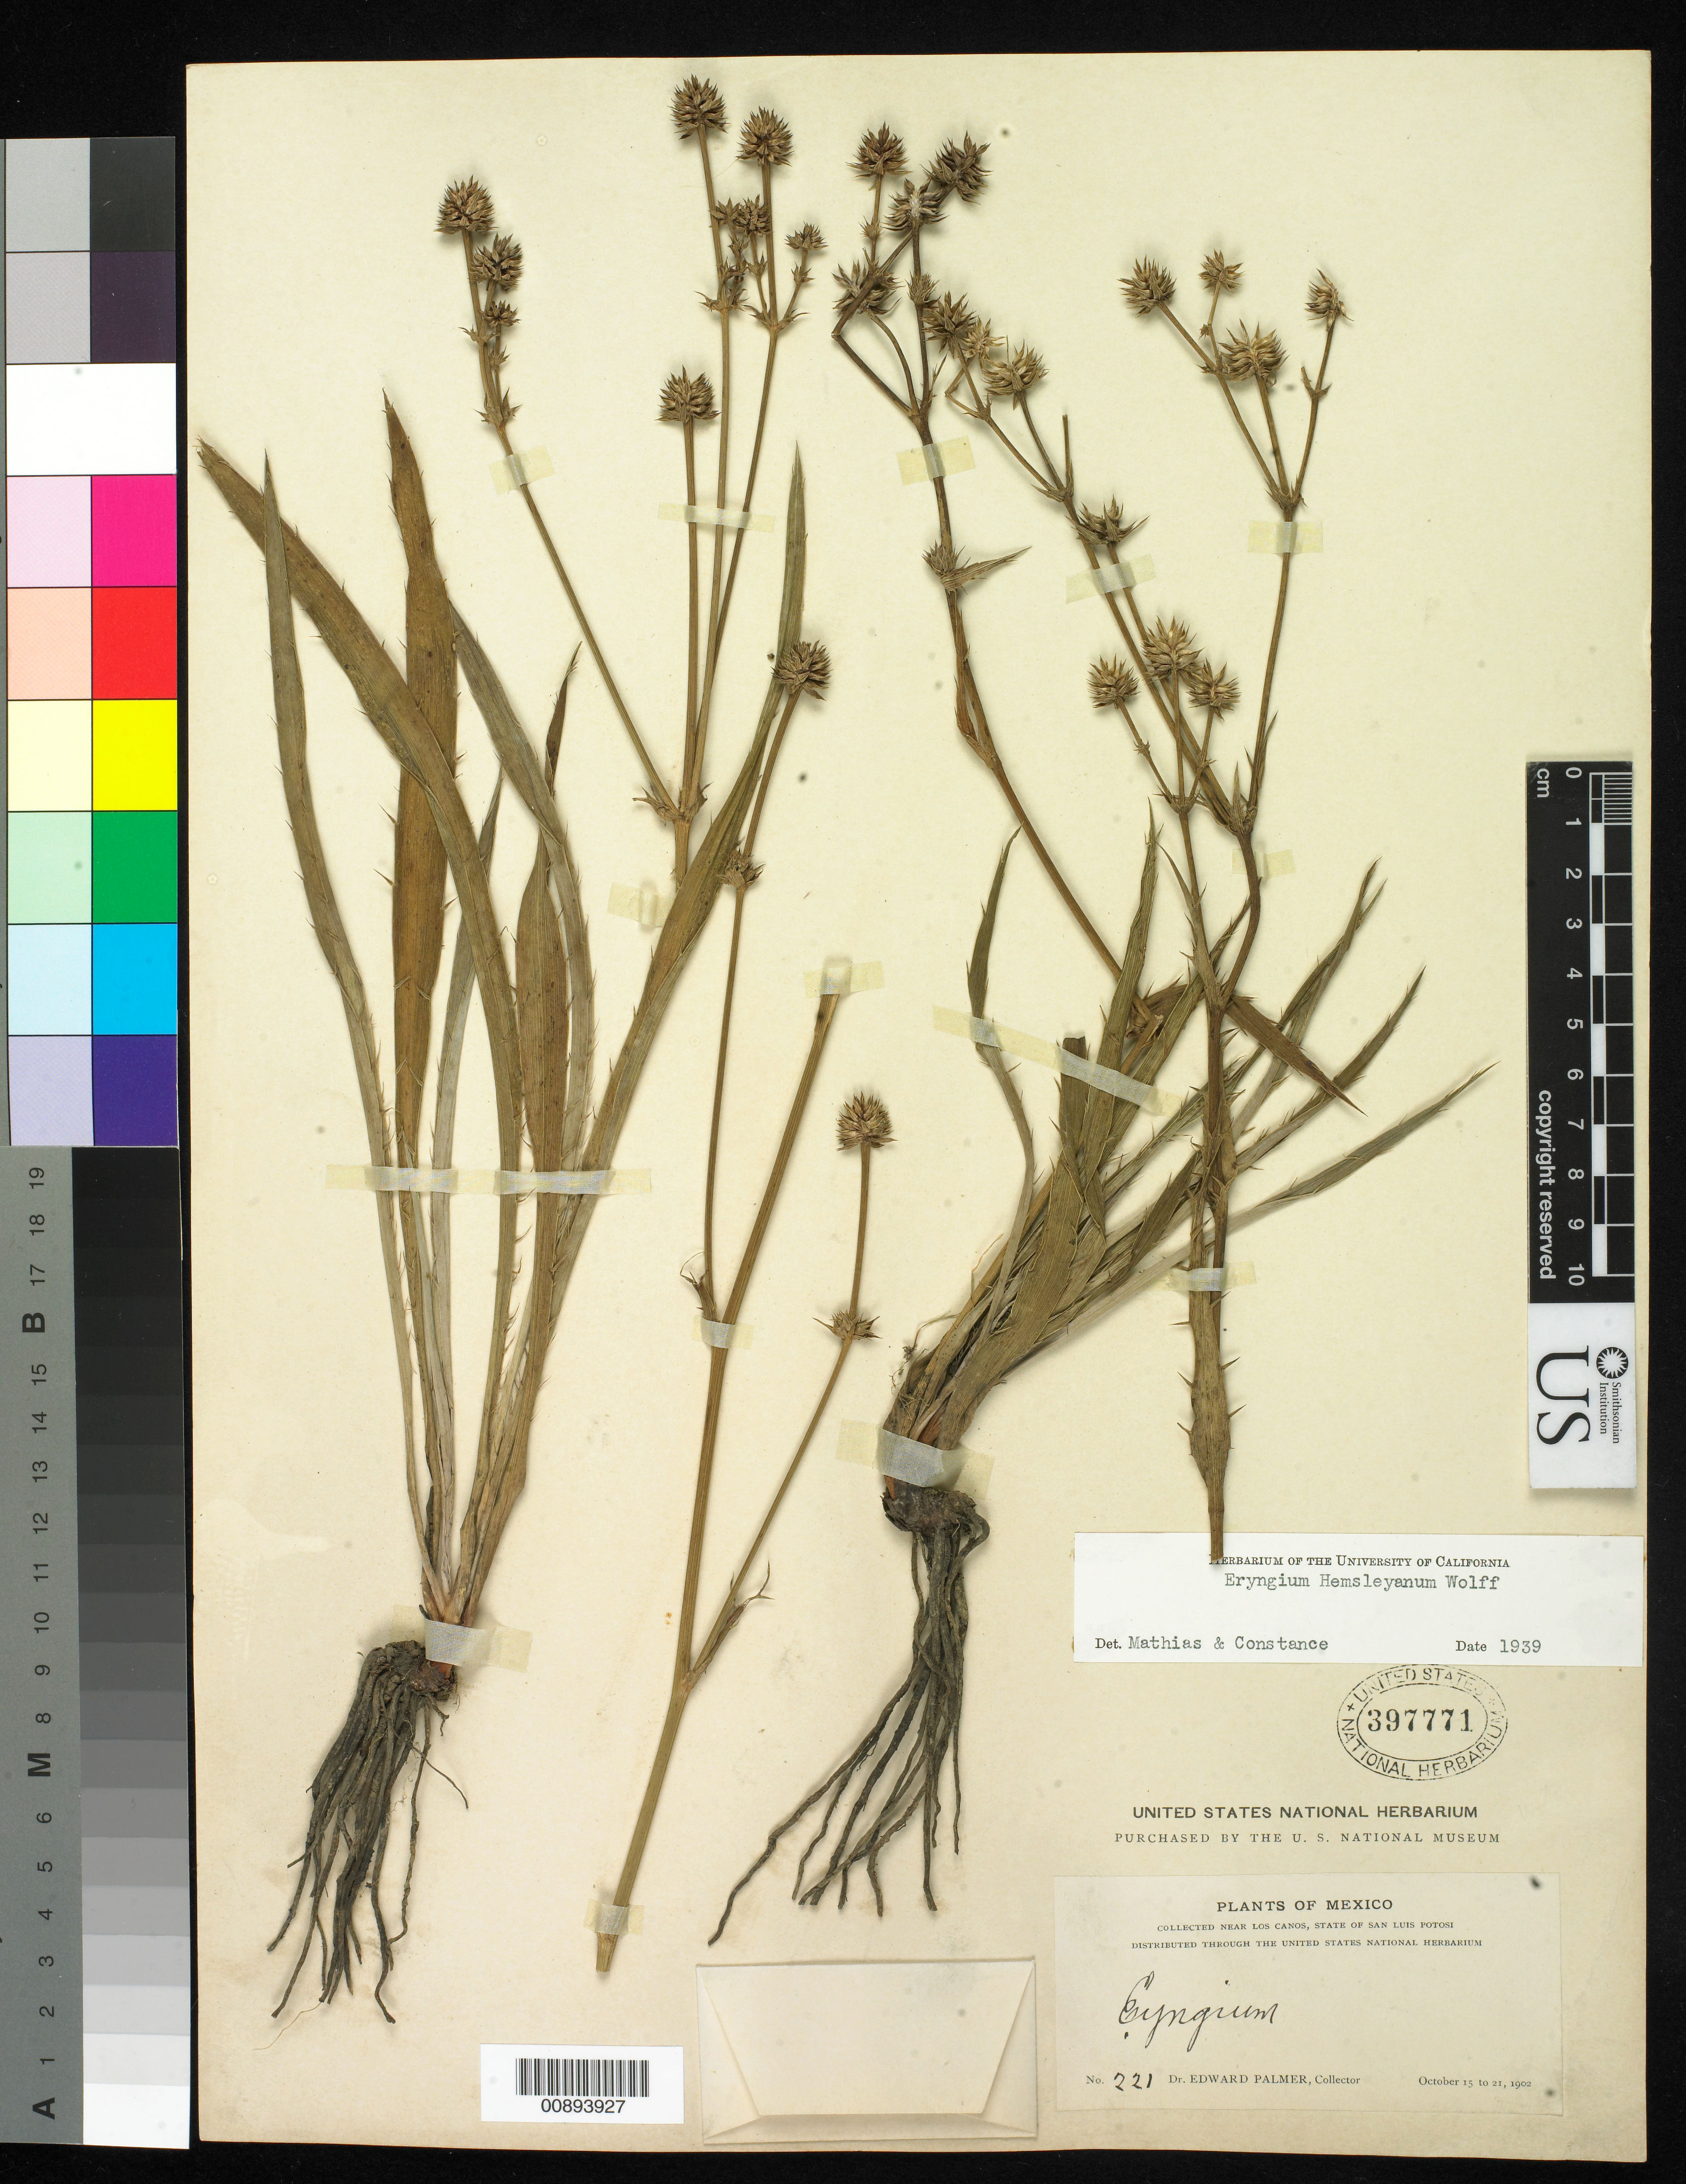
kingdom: Plantae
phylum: Tracheophyta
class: Magnoliopsida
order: Apiales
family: Apiaceae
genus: Eryngium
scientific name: Eryngium hemsleyanum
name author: H. Wolff in Engl.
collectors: E. Palmer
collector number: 221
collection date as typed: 15 Oct 1902 to 21 Oct 1902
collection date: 1902-10-15/1902-10-21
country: Mexico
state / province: San Luis Potosí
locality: Near Los Canos, San Luis Potosí.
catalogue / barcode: US 397771